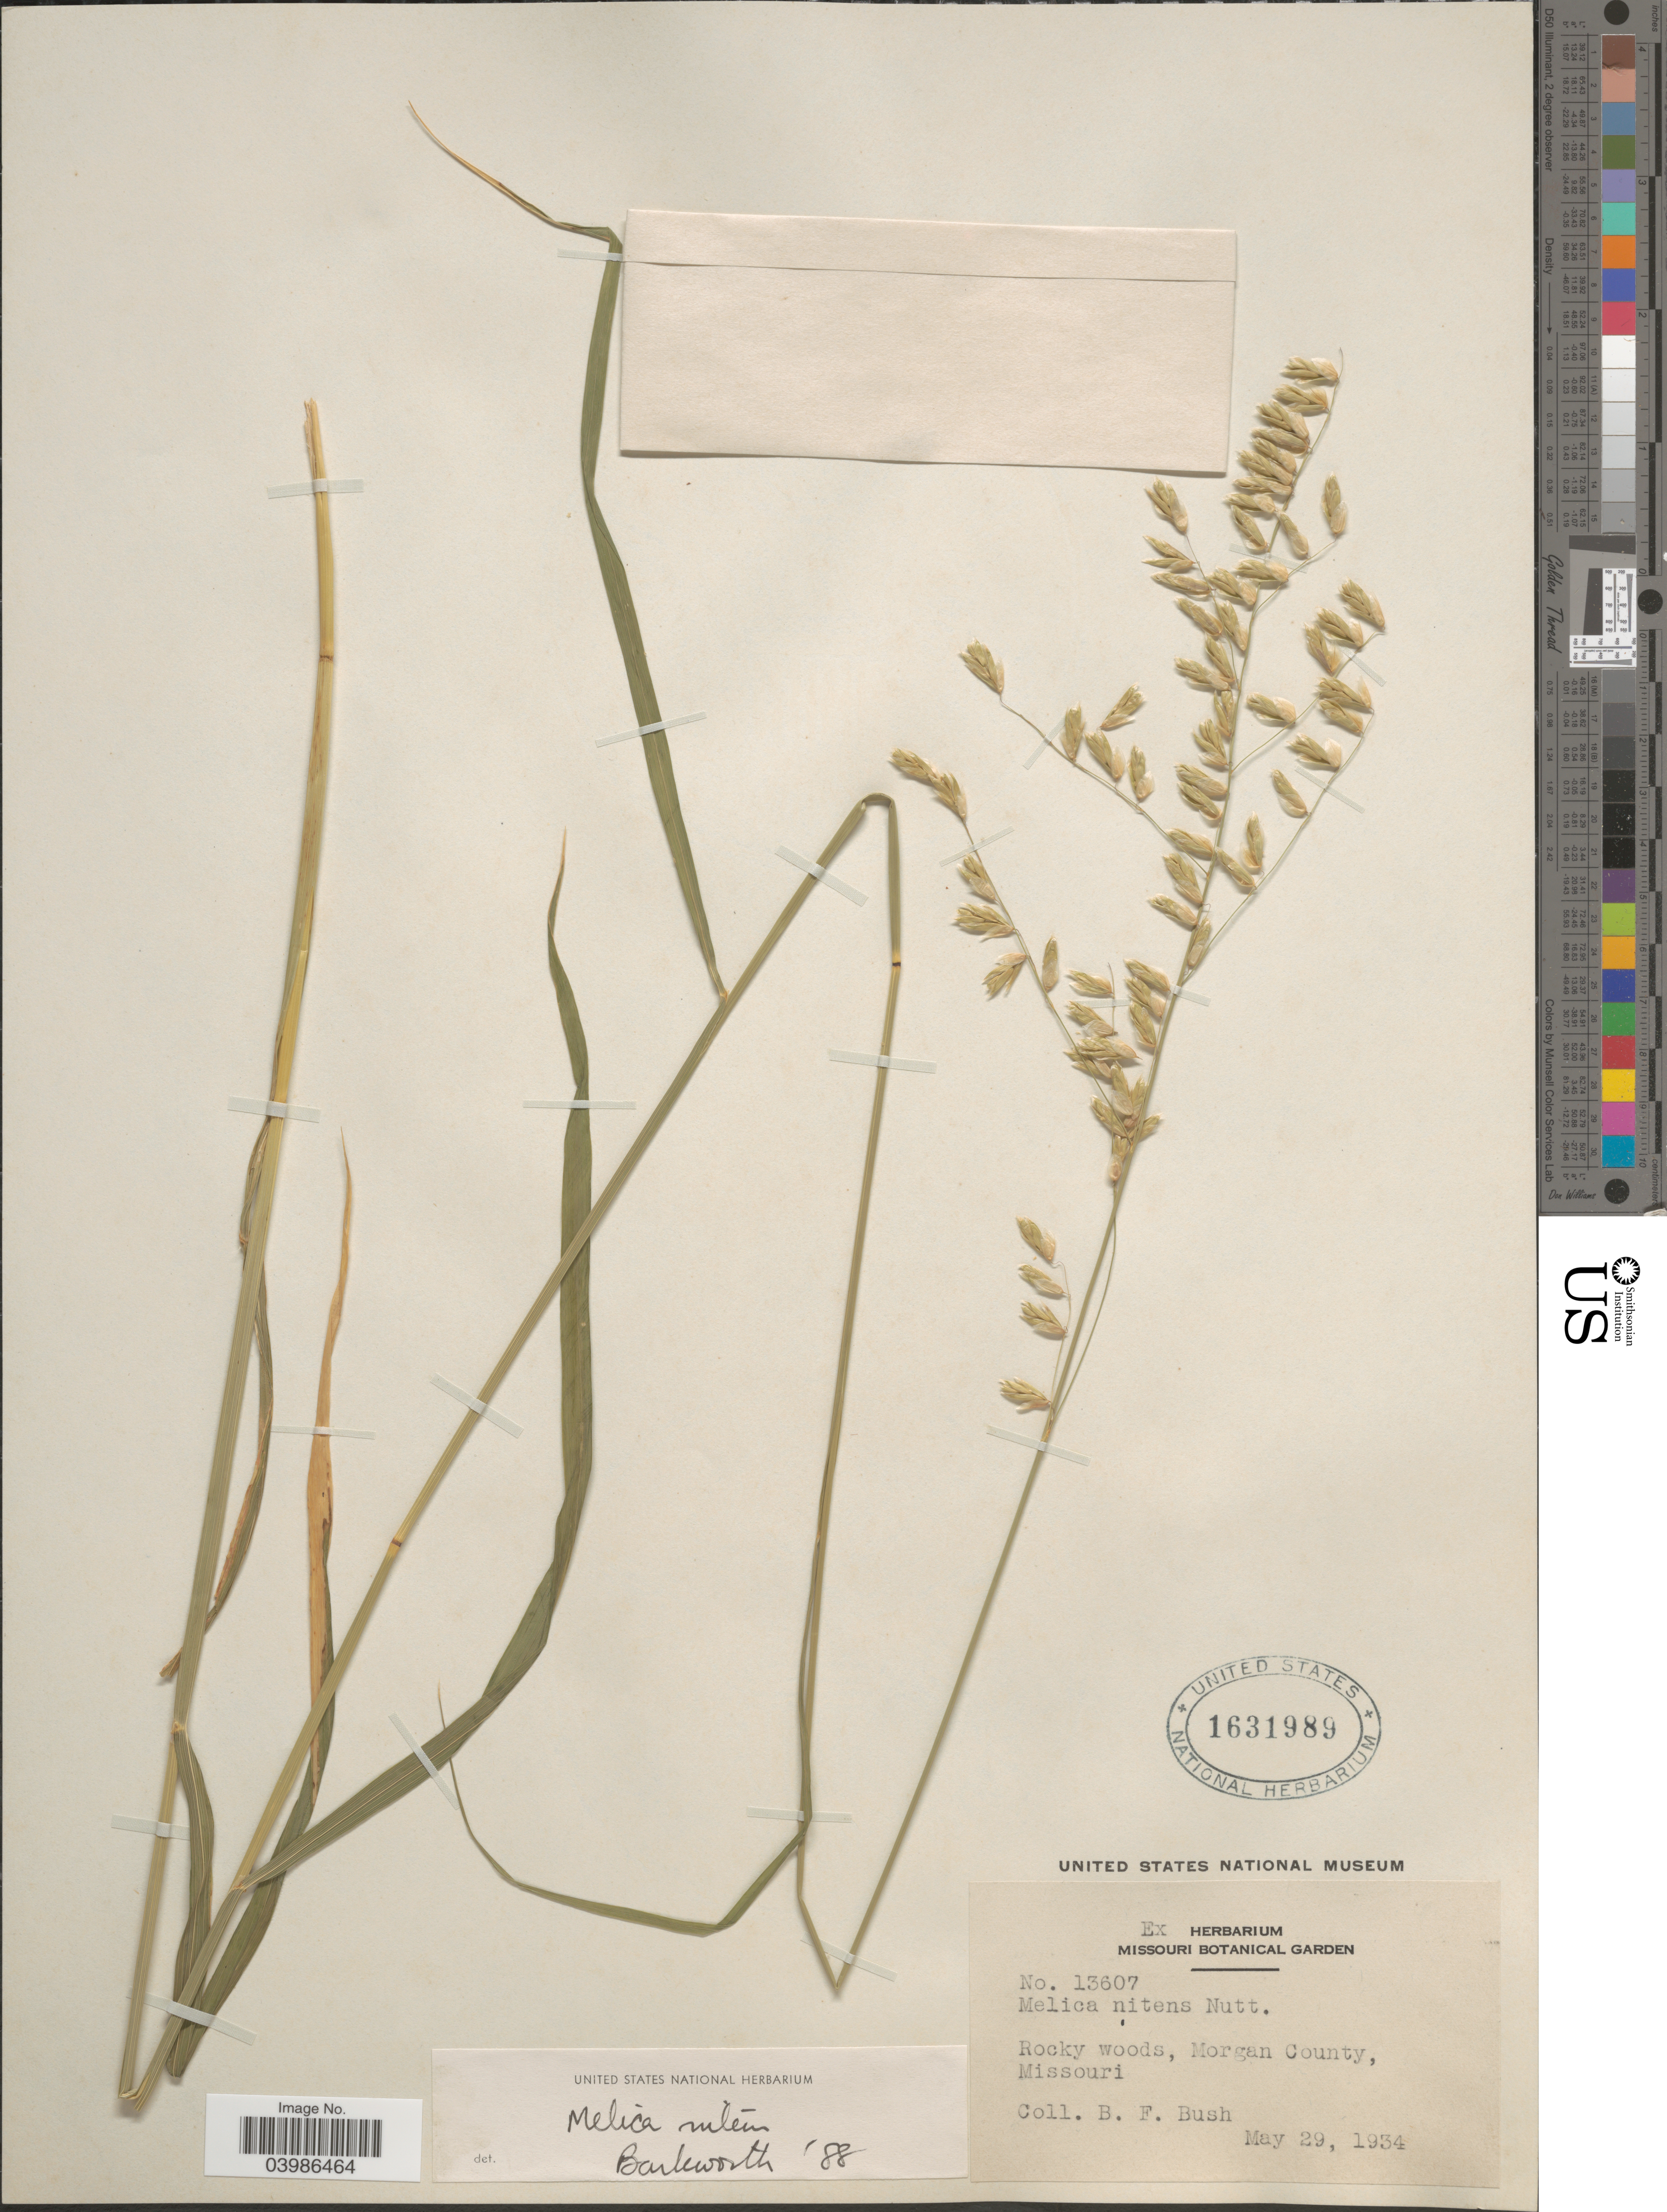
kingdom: Plantae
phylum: Tracheophyta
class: Liliopsida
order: Poales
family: Poaceae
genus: Melica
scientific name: Melica nitens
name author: (Scribn.) Nutt. ex Piper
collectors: B. F. Bush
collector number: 13607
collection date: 1934-05-29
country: United States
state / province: Missouri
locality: Rocky woods, Morgan County.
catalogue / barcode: US 1631989